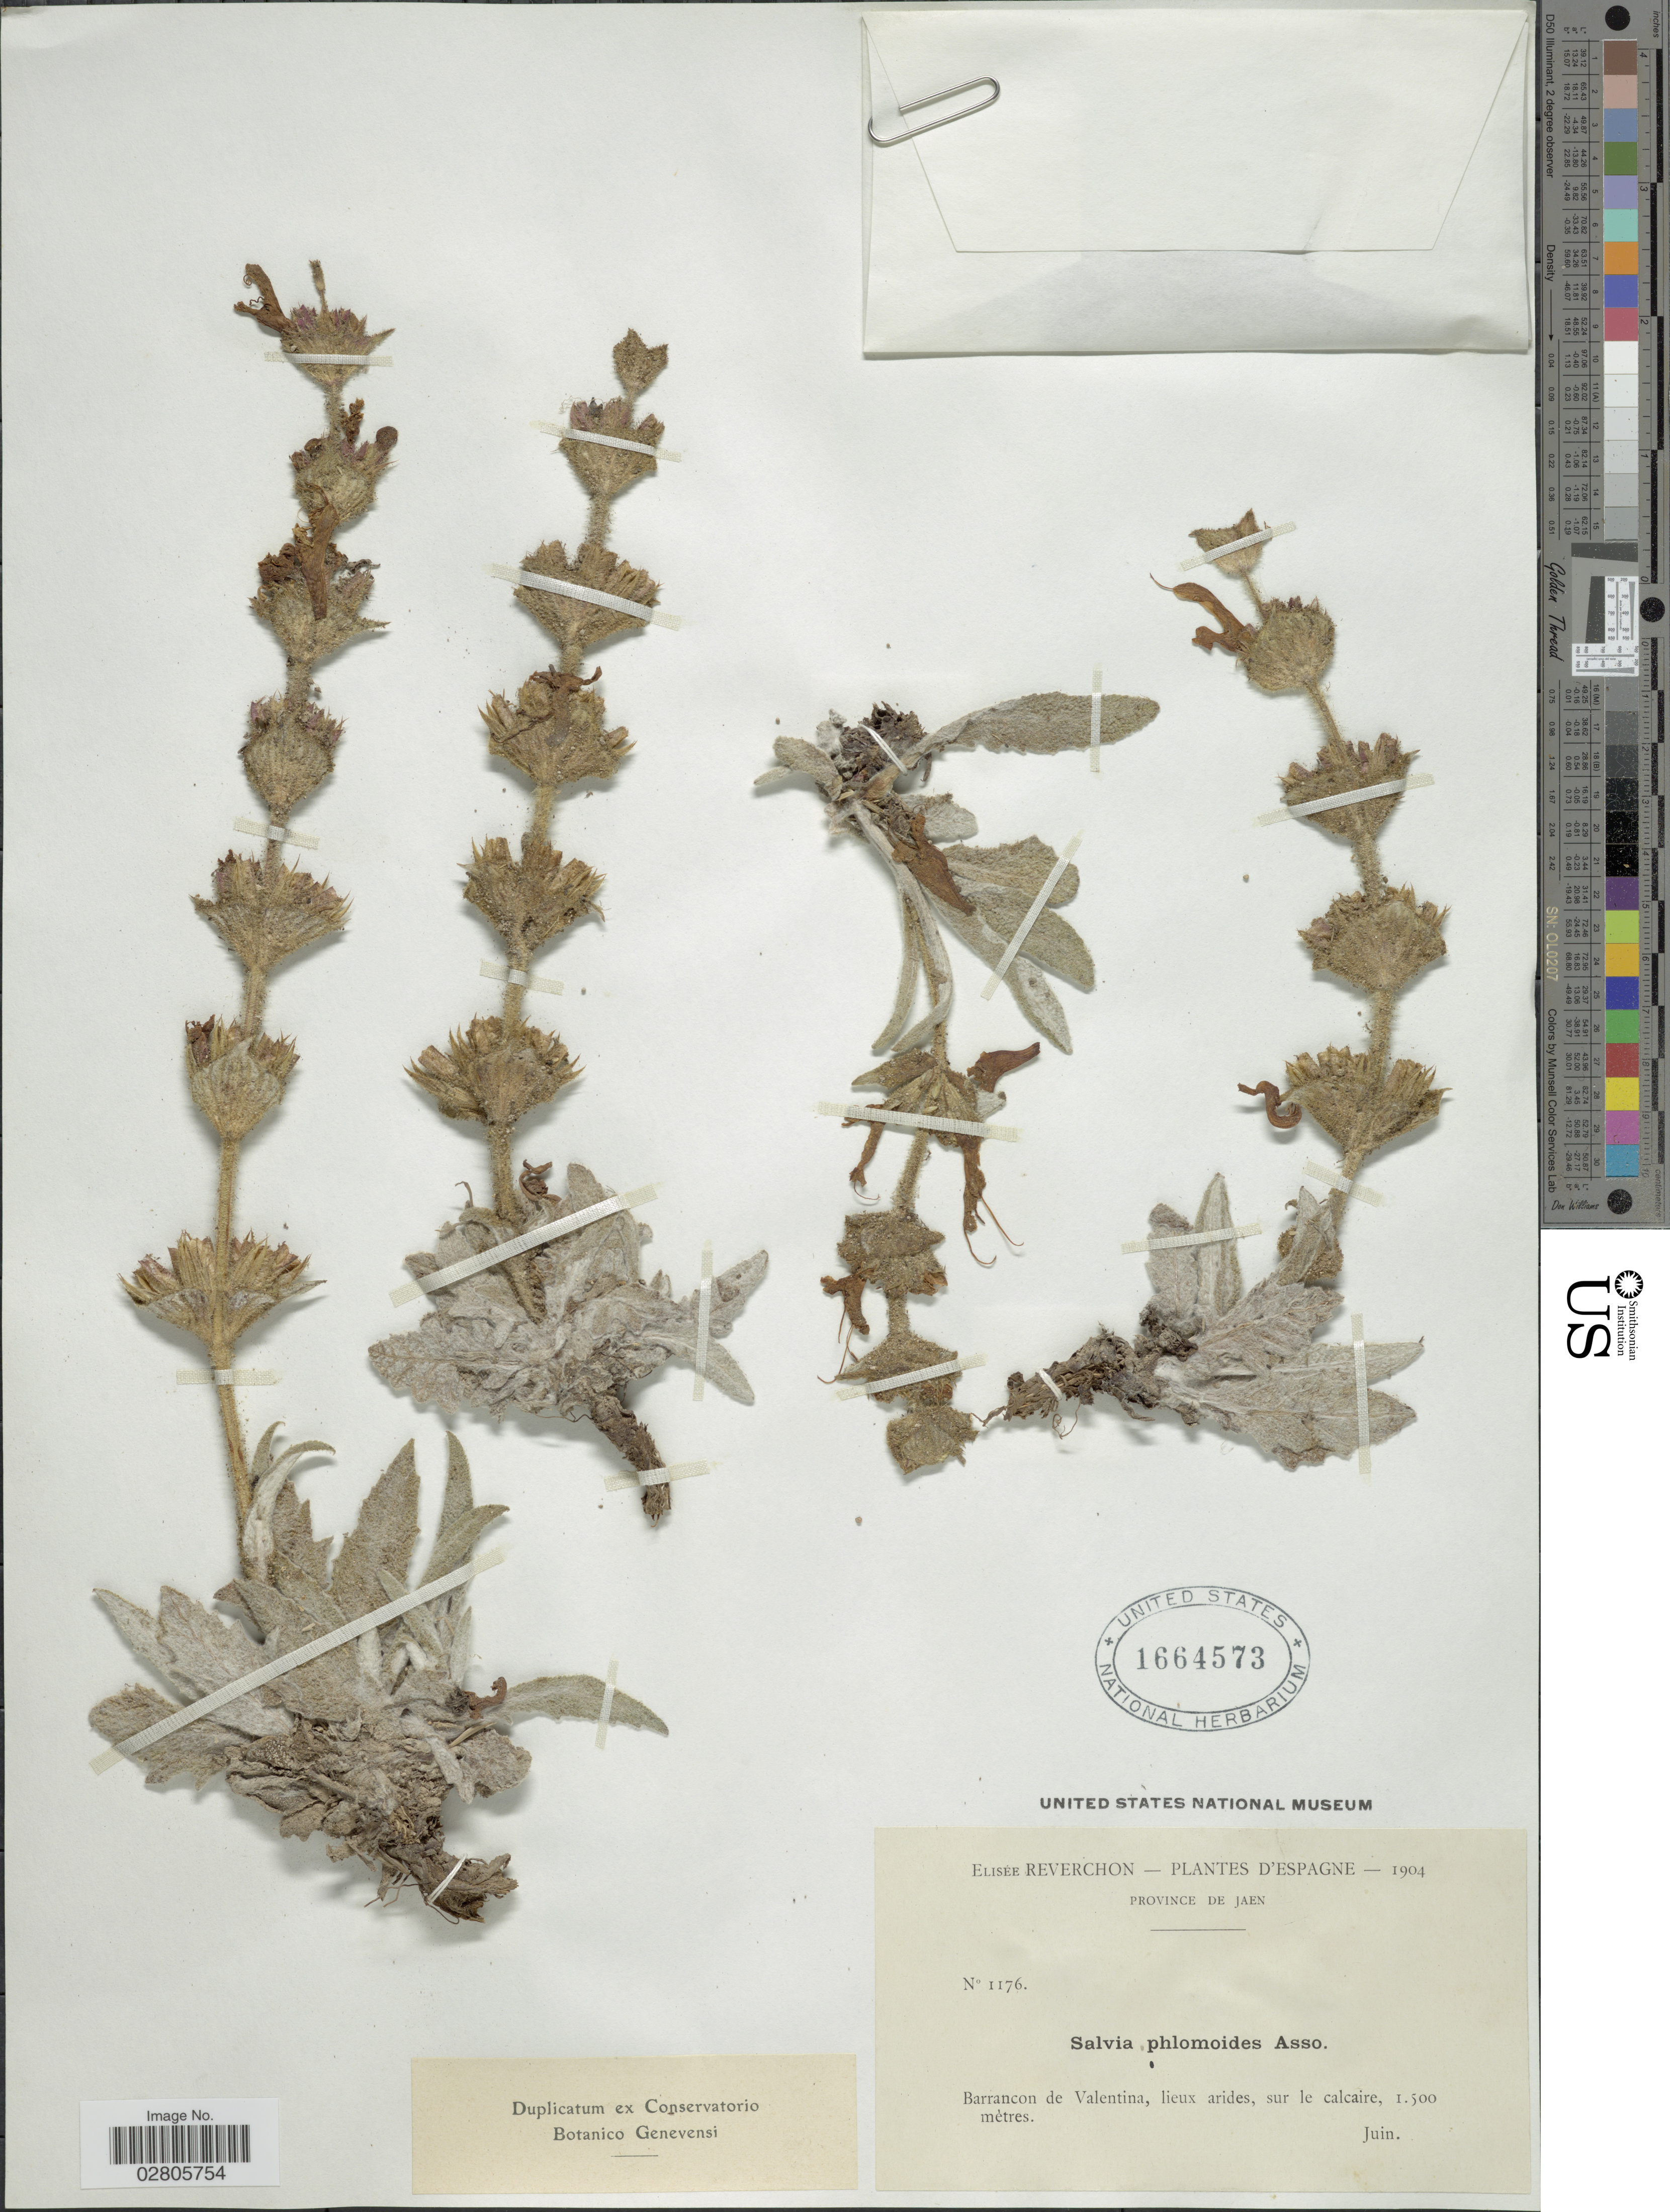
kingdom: Plantae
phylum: Tracheophyta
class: Magnoliopsida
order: Lamiales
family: Lamiaceae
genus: Salvia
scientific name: Salvia phlomoides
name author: Asso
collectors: E. Reverchon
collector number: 1176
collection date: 1904-06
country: Spain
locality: Province de Jaen. Barrancon de Valentina, lieux arides, sur le calcaire.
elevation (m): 1500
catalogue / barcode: US 1664573